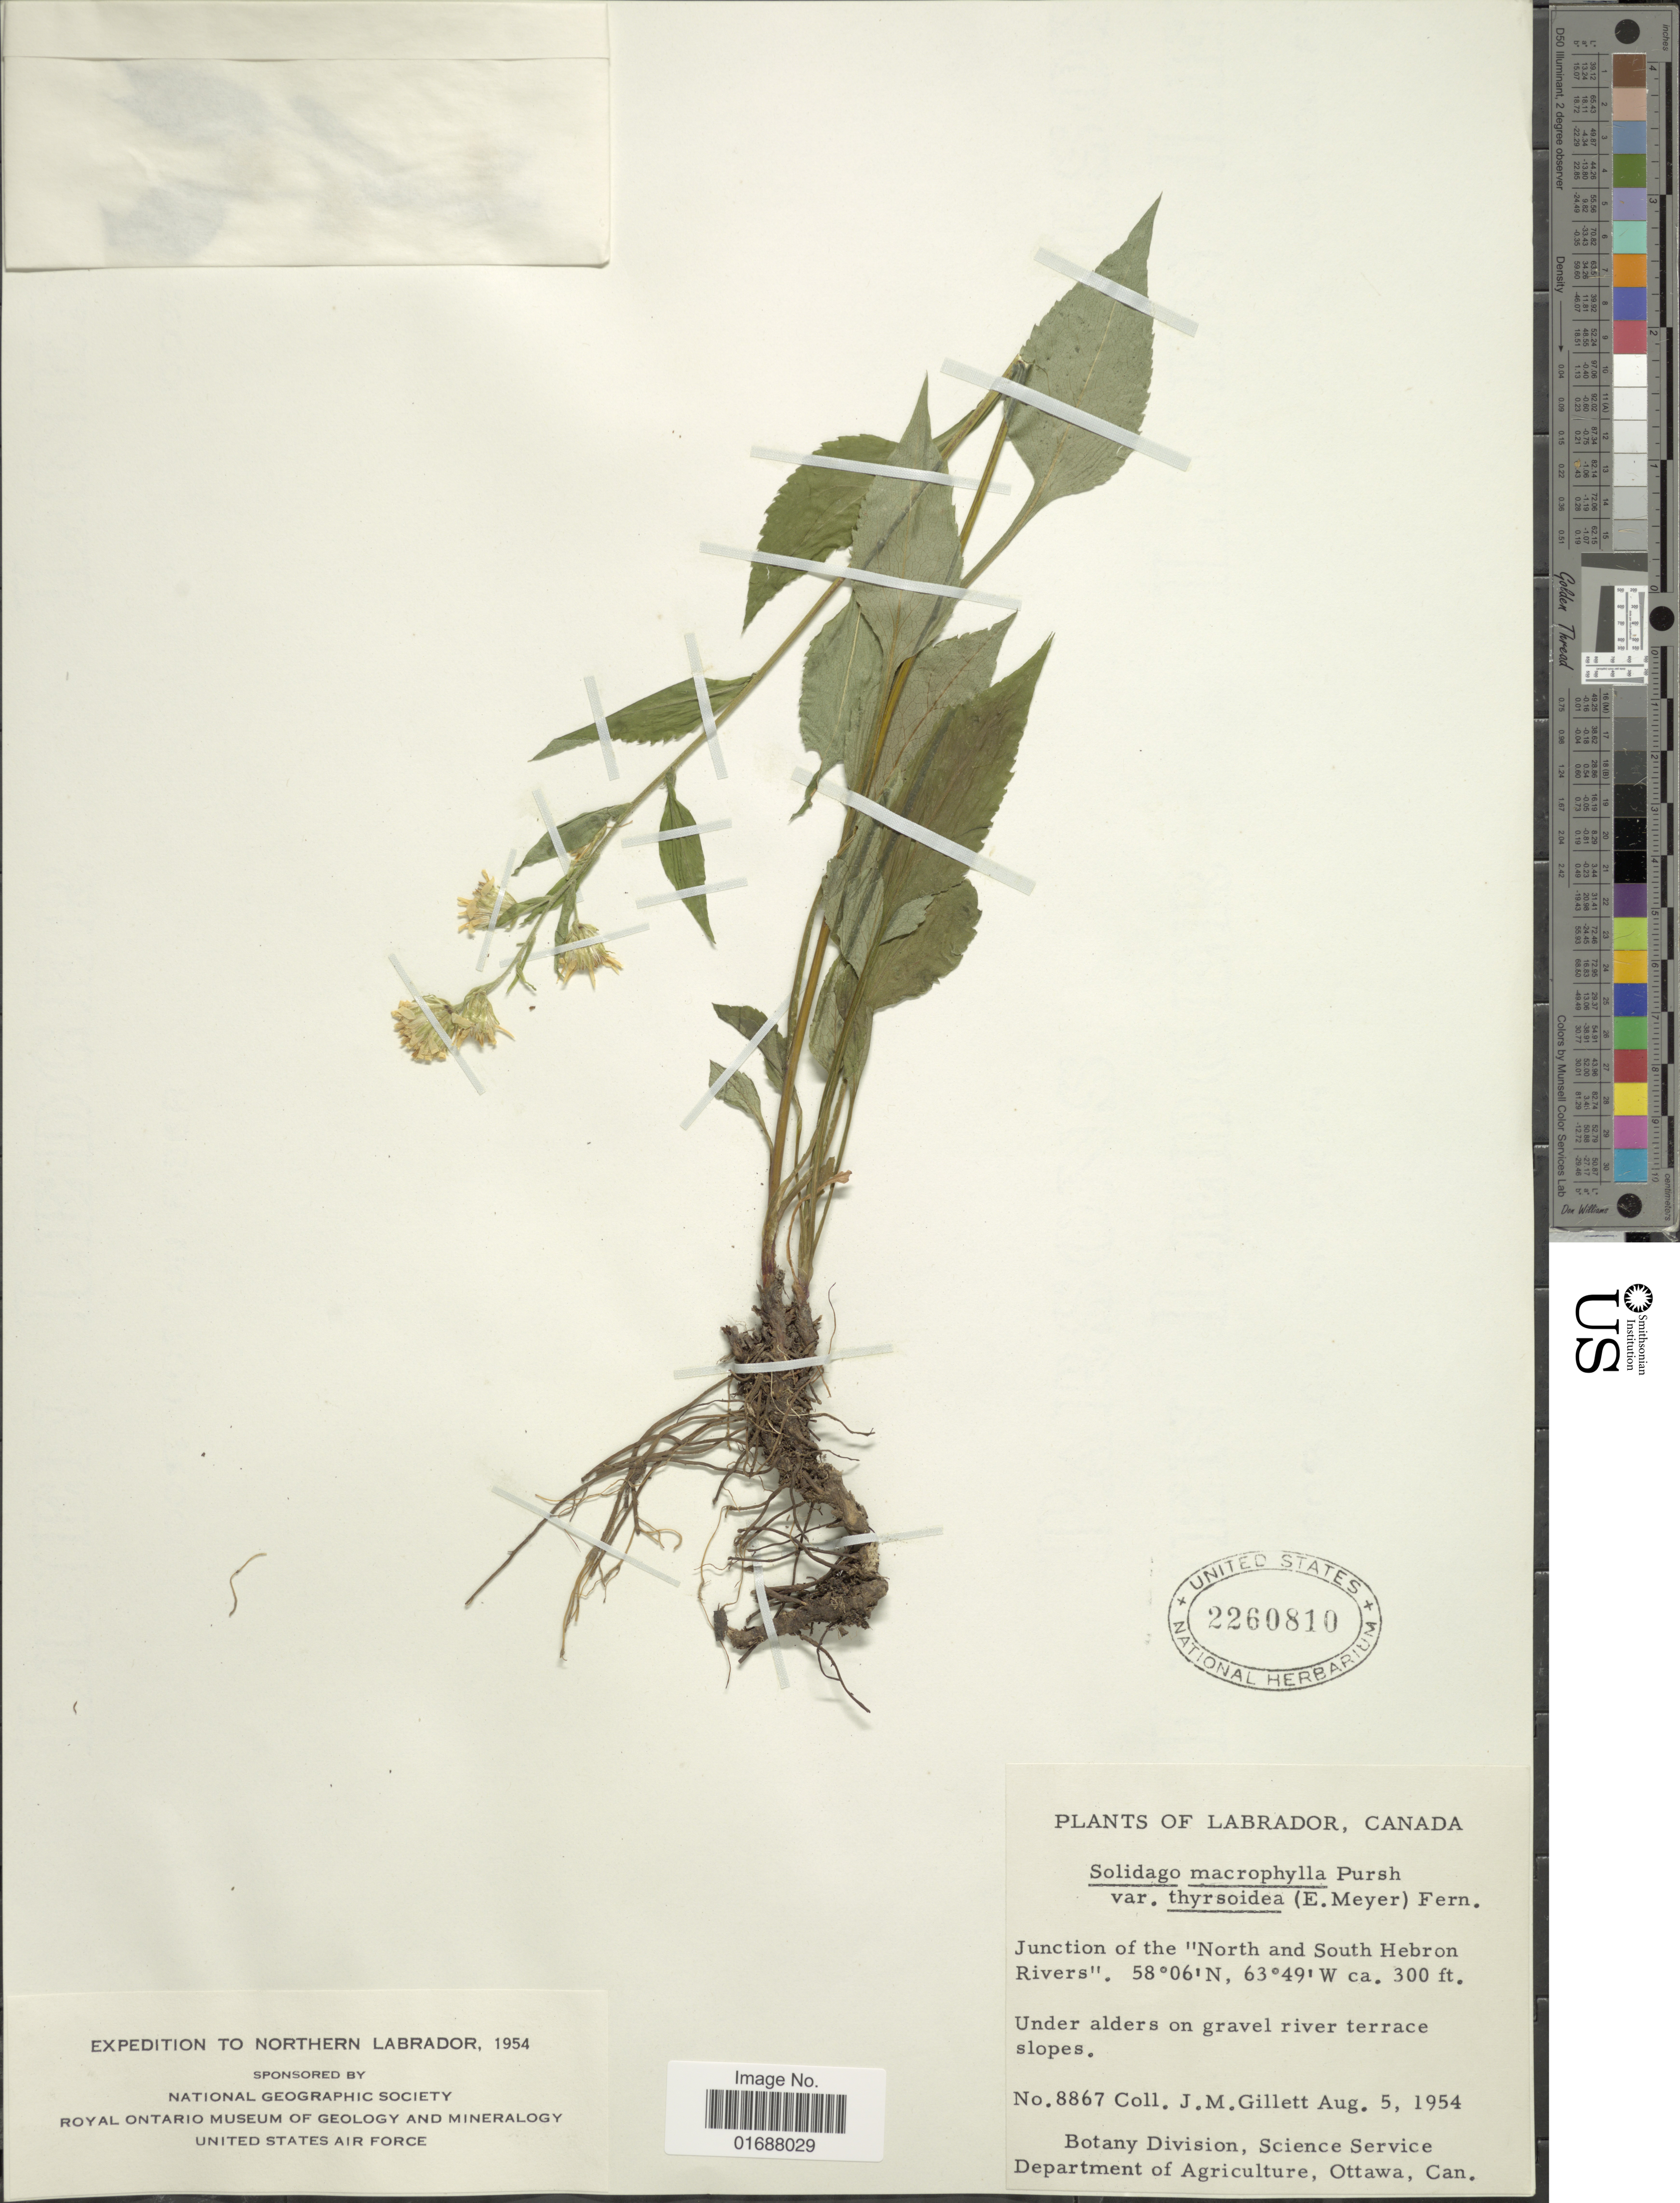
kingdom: Plantae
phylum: Tracheophyta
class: Magnoliopsida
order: Asterales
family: Asteraceae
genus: Solidago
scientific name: Solidago macrophylla var. thyrsoidea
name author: (E. Mey.) Fernald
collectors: J. M. Gillett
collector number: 8867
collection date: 1954-08-05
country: Canada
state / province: Newfoundland and Labrador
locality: Labrador, Canada, Junction of the "North and South Hebron Rivers".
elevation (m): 91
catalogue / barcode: US 2260810